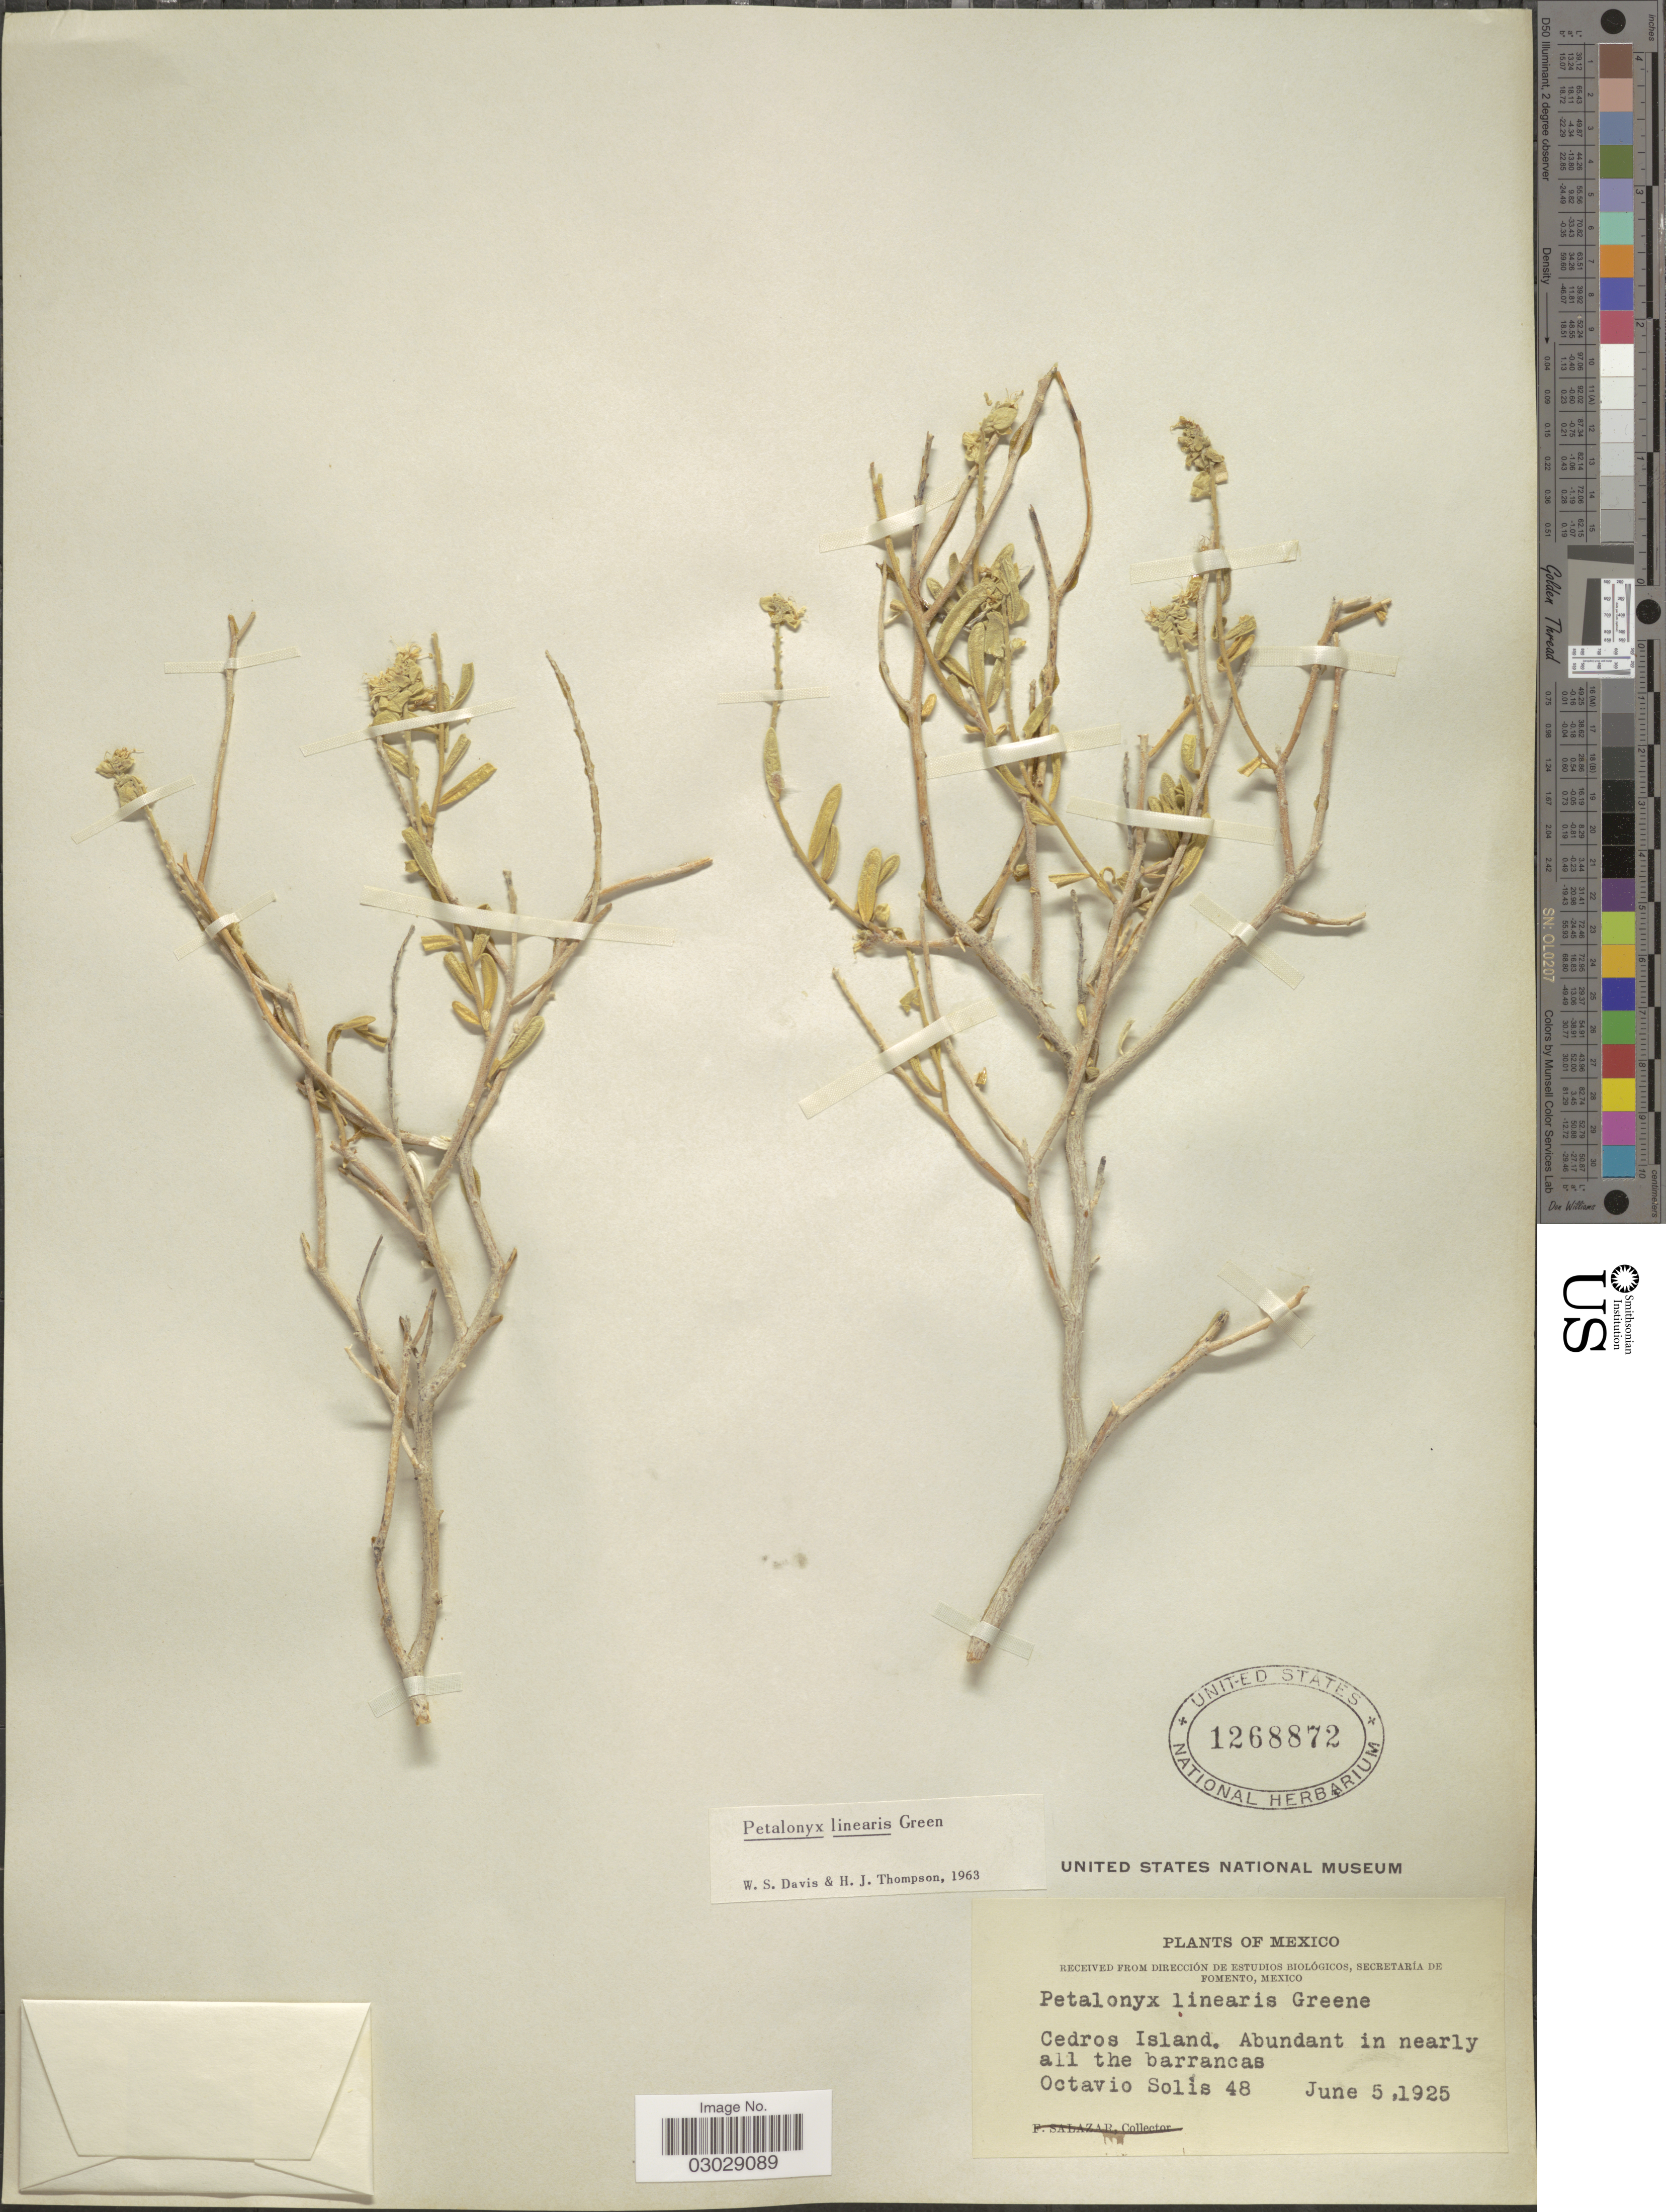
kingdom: Plantae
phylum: Tracheophyta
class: Magnoliopsida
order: Cornales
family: Loasaceae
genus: Petalonyx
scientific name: Petalonyx linearis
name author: Green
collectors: O. Solis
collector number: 48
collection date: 1925-06-05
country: Mexico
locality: Cedros Island.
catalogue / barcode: US 1268872